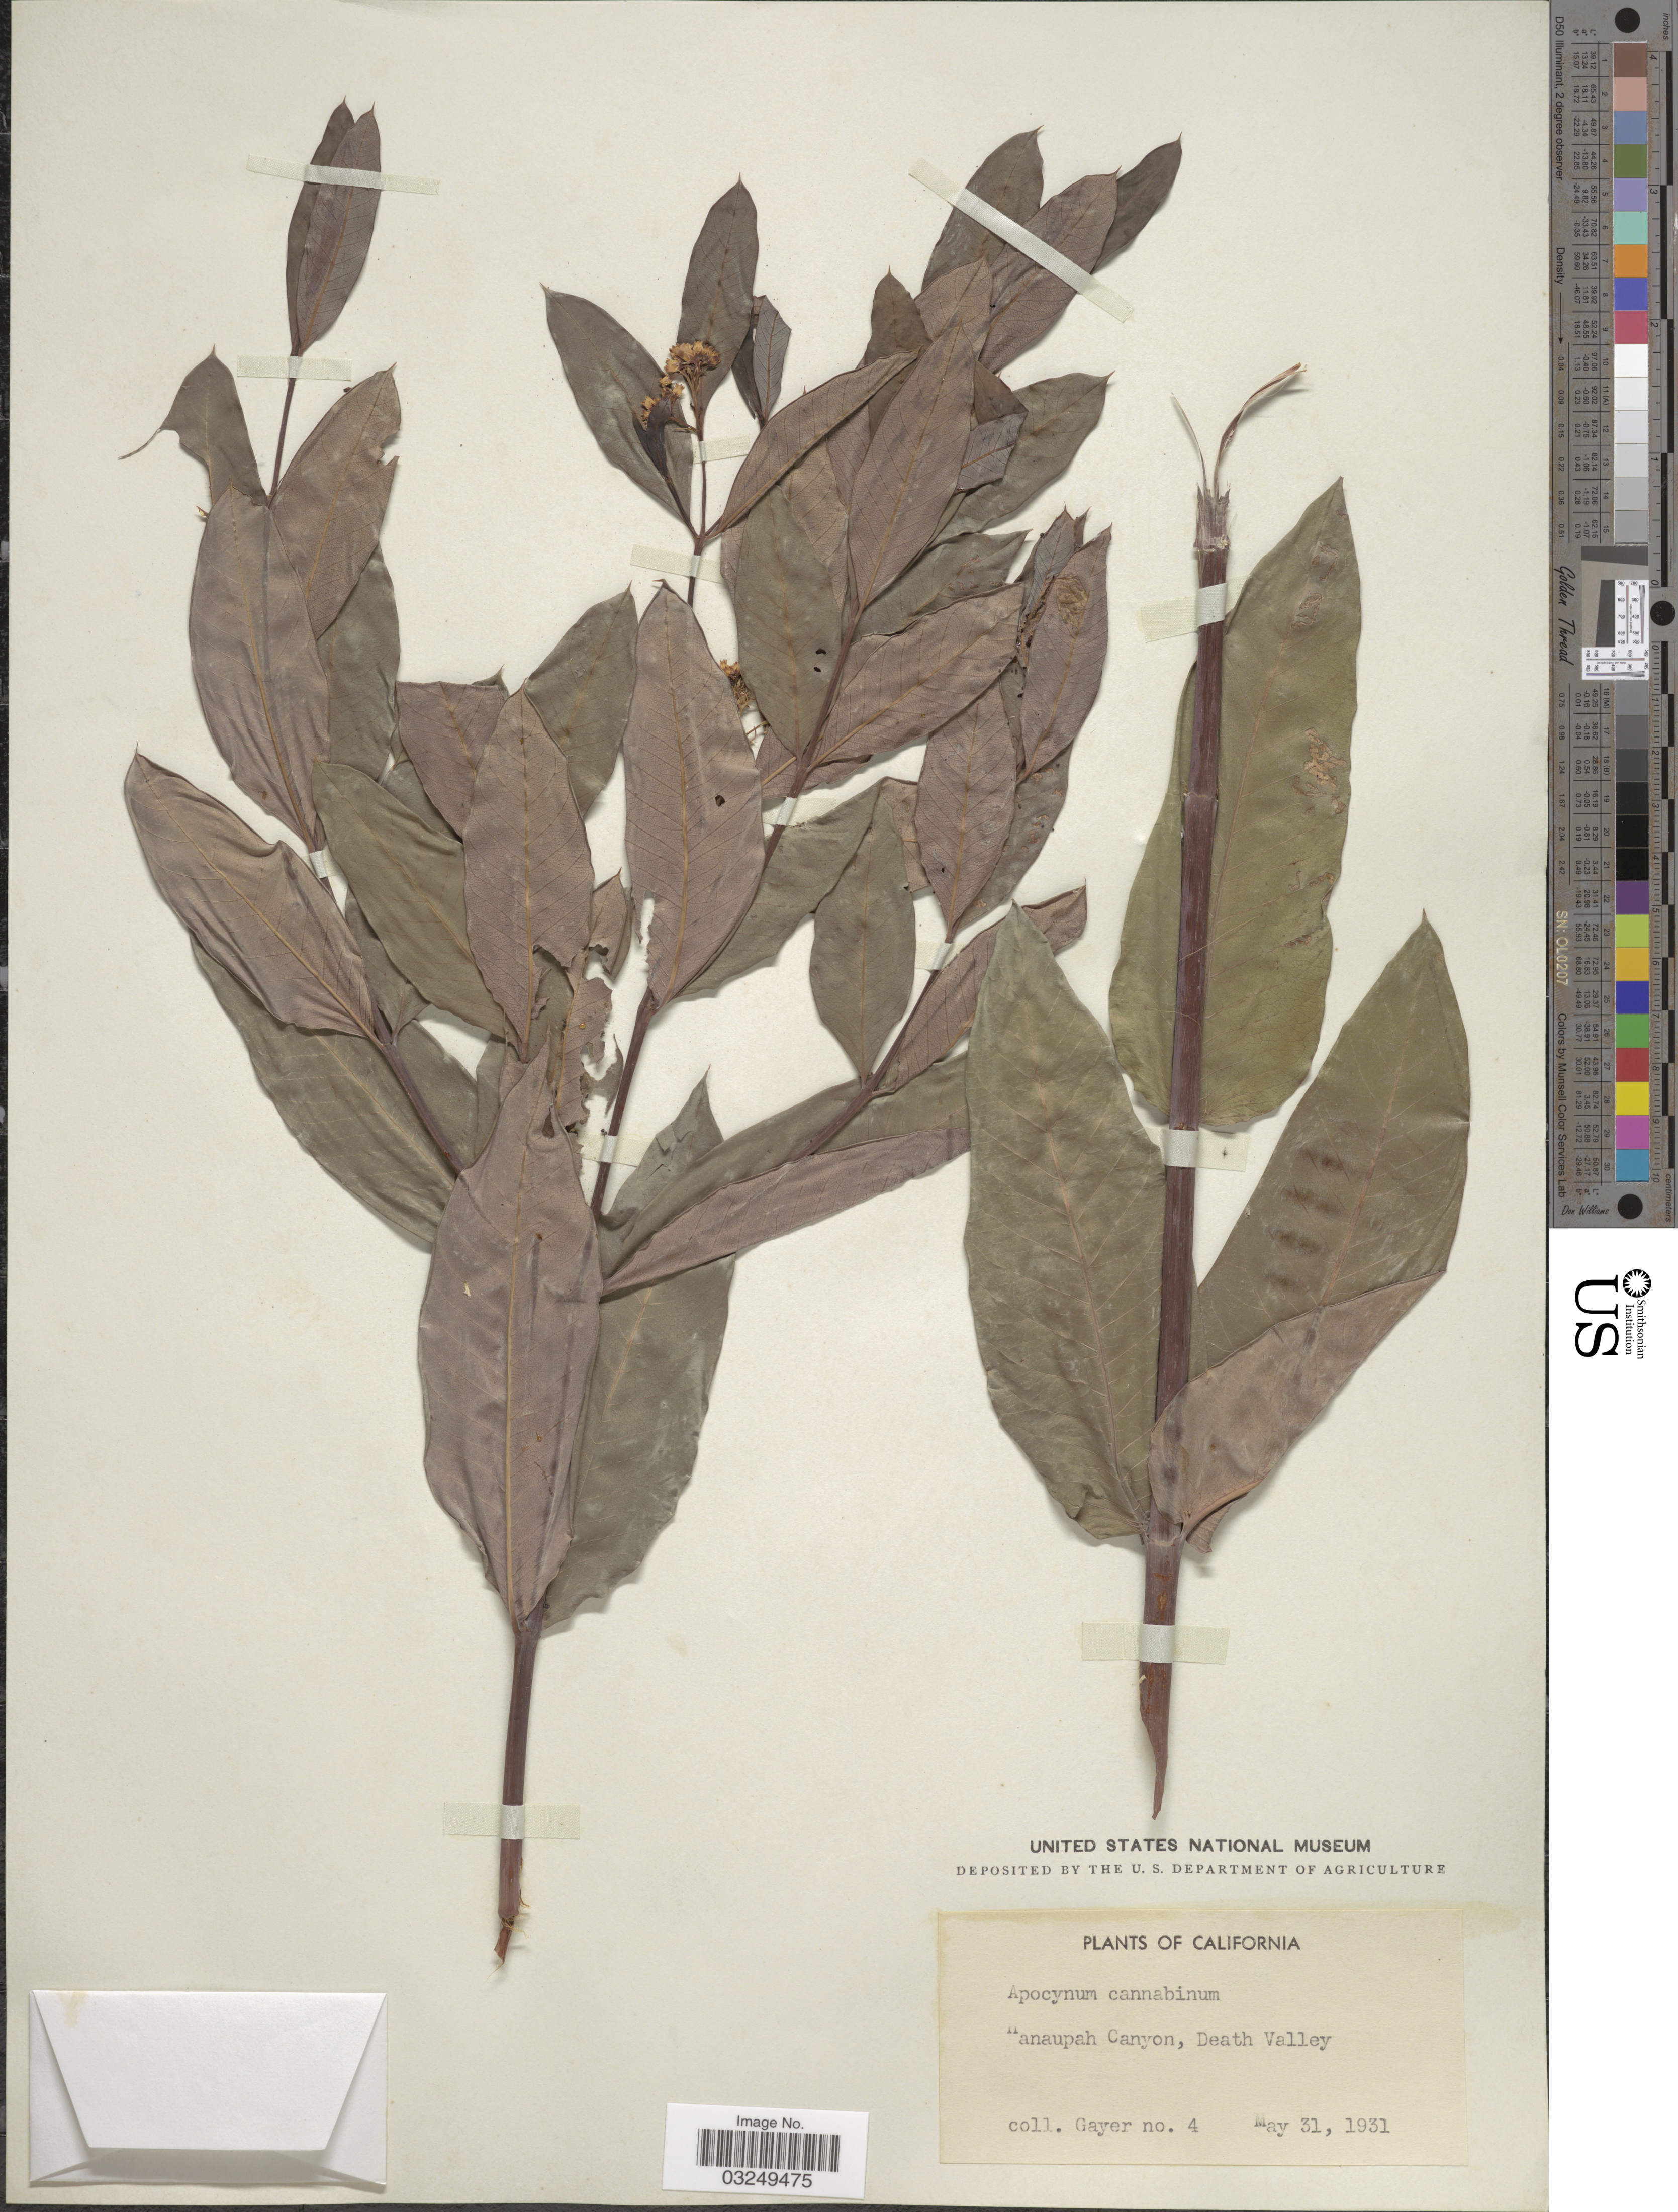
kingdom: Plantae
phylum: Tracheophyta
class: Magnoliopsida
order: Gentianales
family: Apocynaceae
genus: Apocynum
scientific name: Apocynum androsaemifolium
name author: L.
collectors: -. Gayer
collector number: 4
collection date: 1931-05-31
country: United States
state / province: California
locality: Hanaupah Canyon, Death Valley.